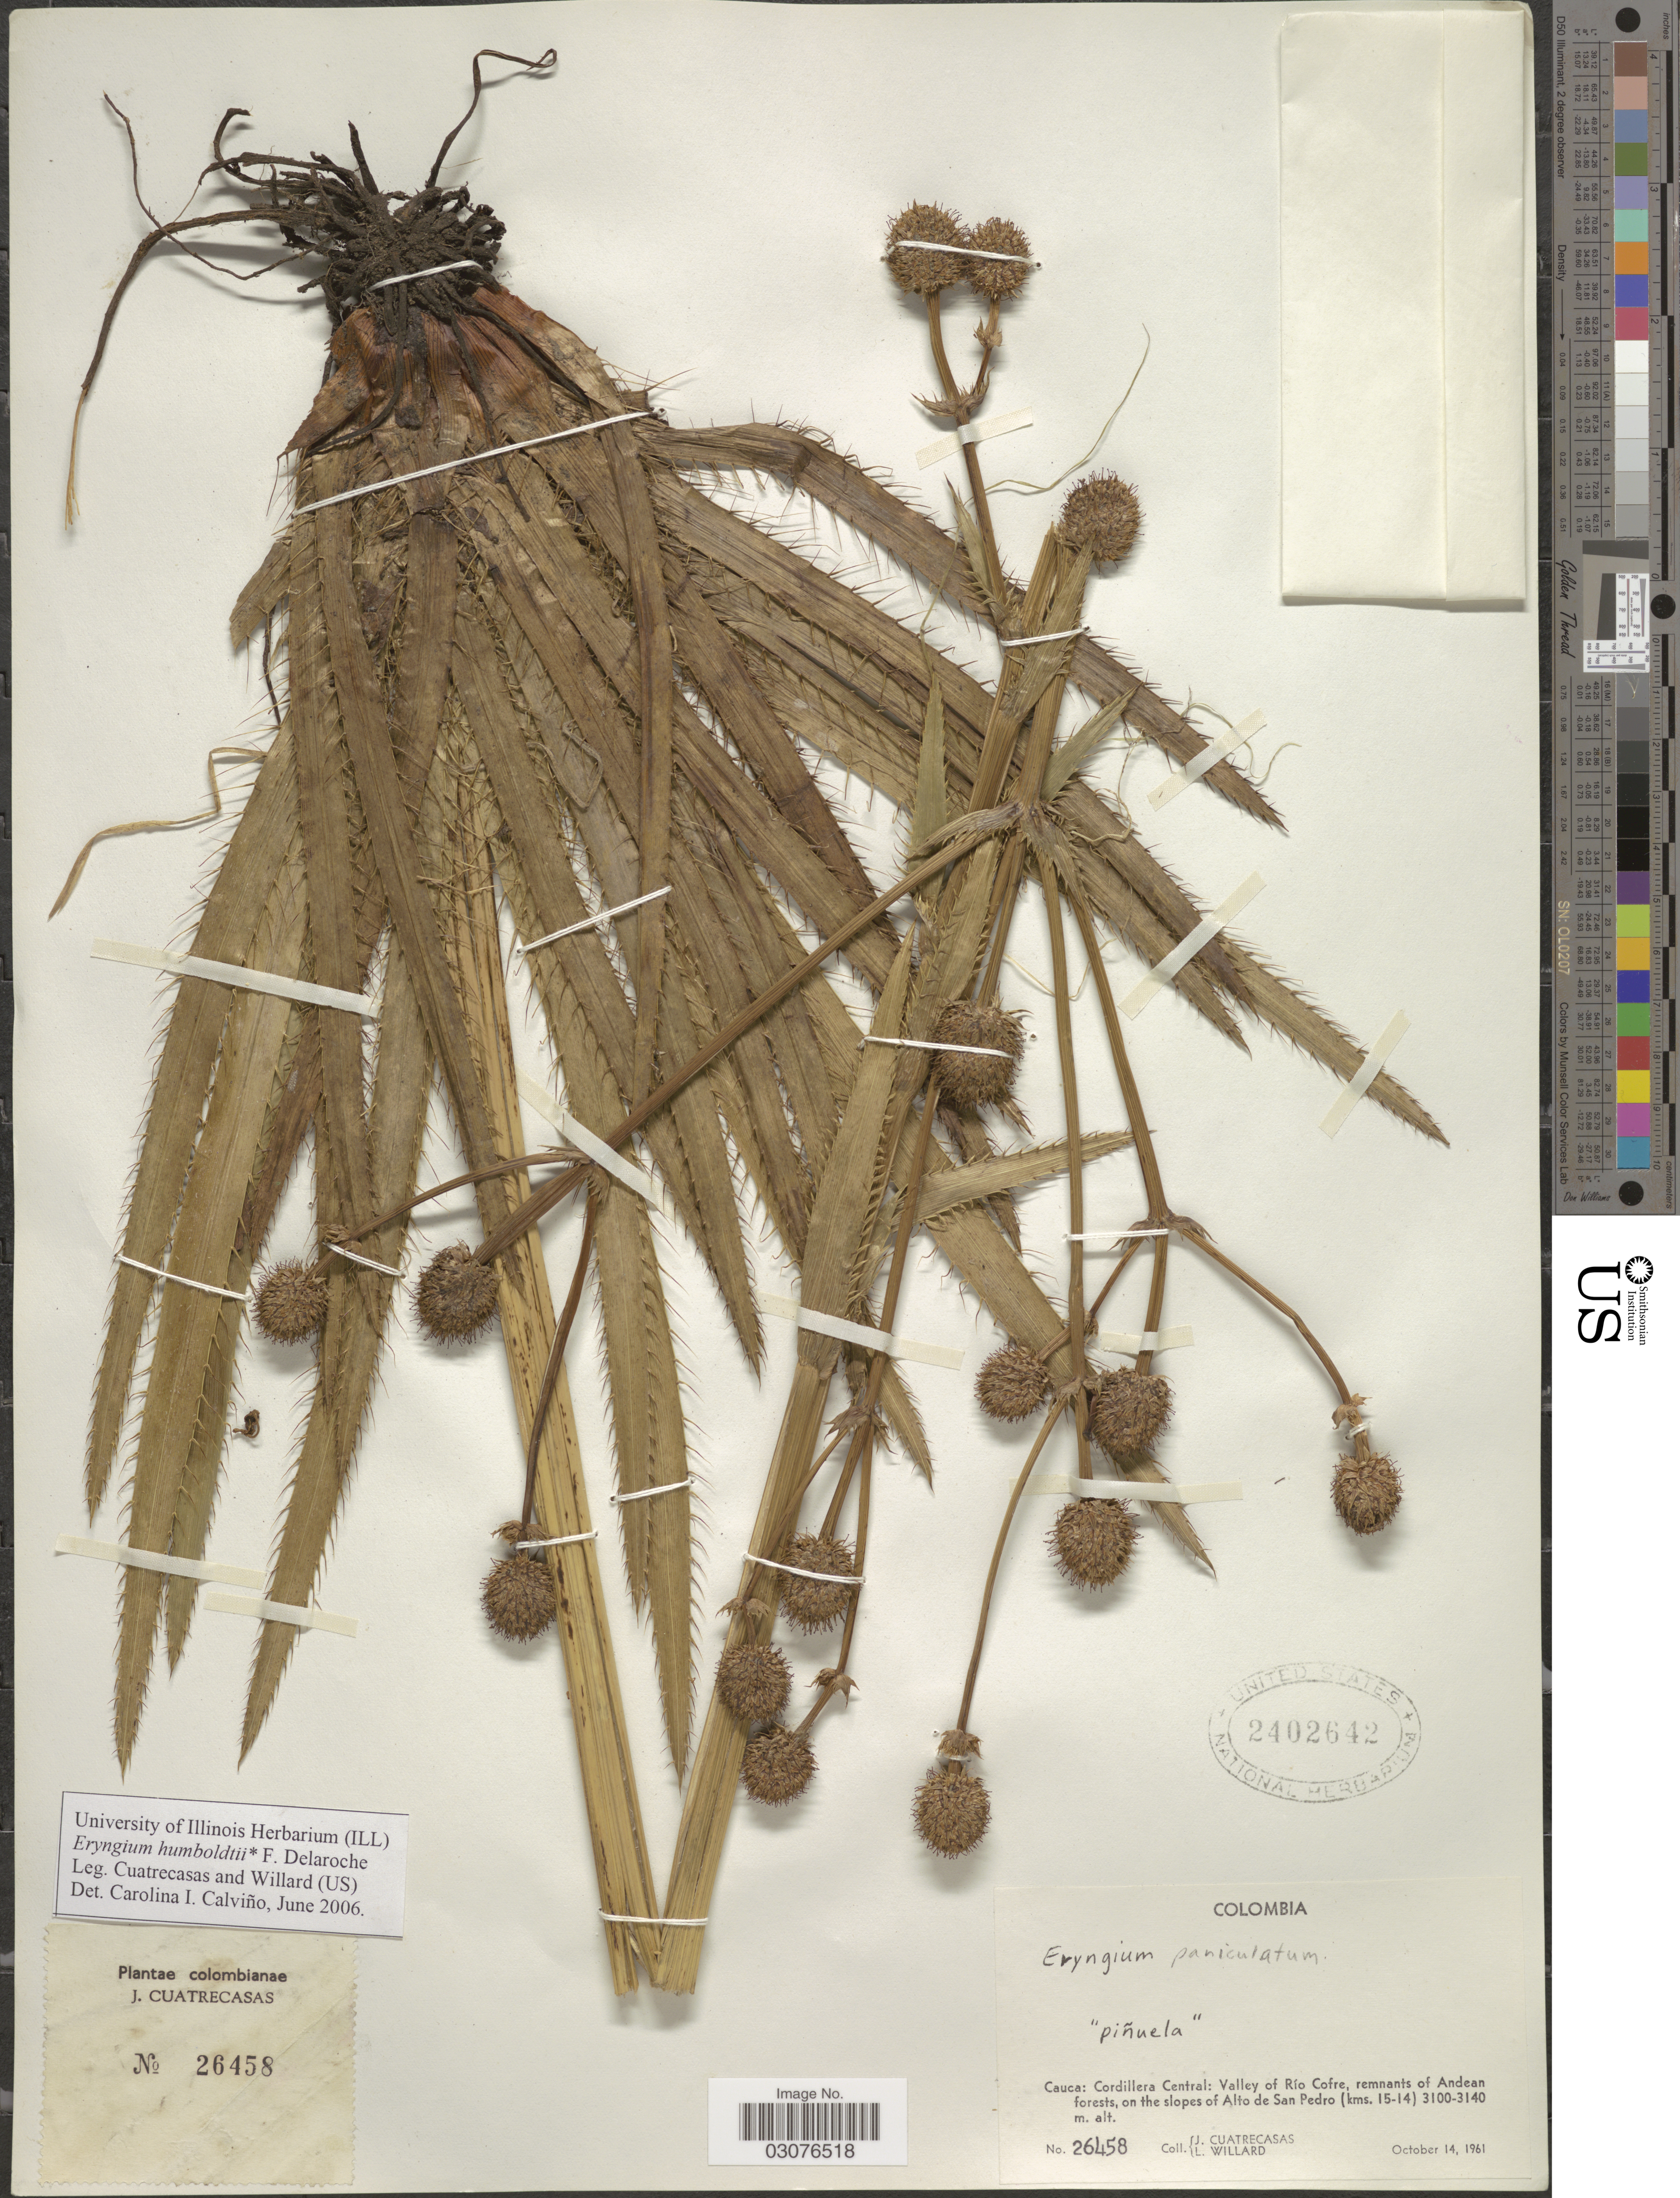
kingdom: Plantae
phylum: Tracheophyta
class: Magnoliopsida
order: Apiales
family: Apiaceae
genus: Eryngium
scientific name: Eryngium humboldtii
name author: F. Delaroche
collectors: J. Cuatrecasas & L. Willard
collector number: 26458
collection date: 1961-10-14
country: Colombia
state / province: Cauca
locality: Cordillera Central: Valley of Río Cofre, remnants of Andean forests, on the slopes of Alto de San Pedro (kms. 15-14).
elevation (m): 3100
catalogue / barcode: US 2402642